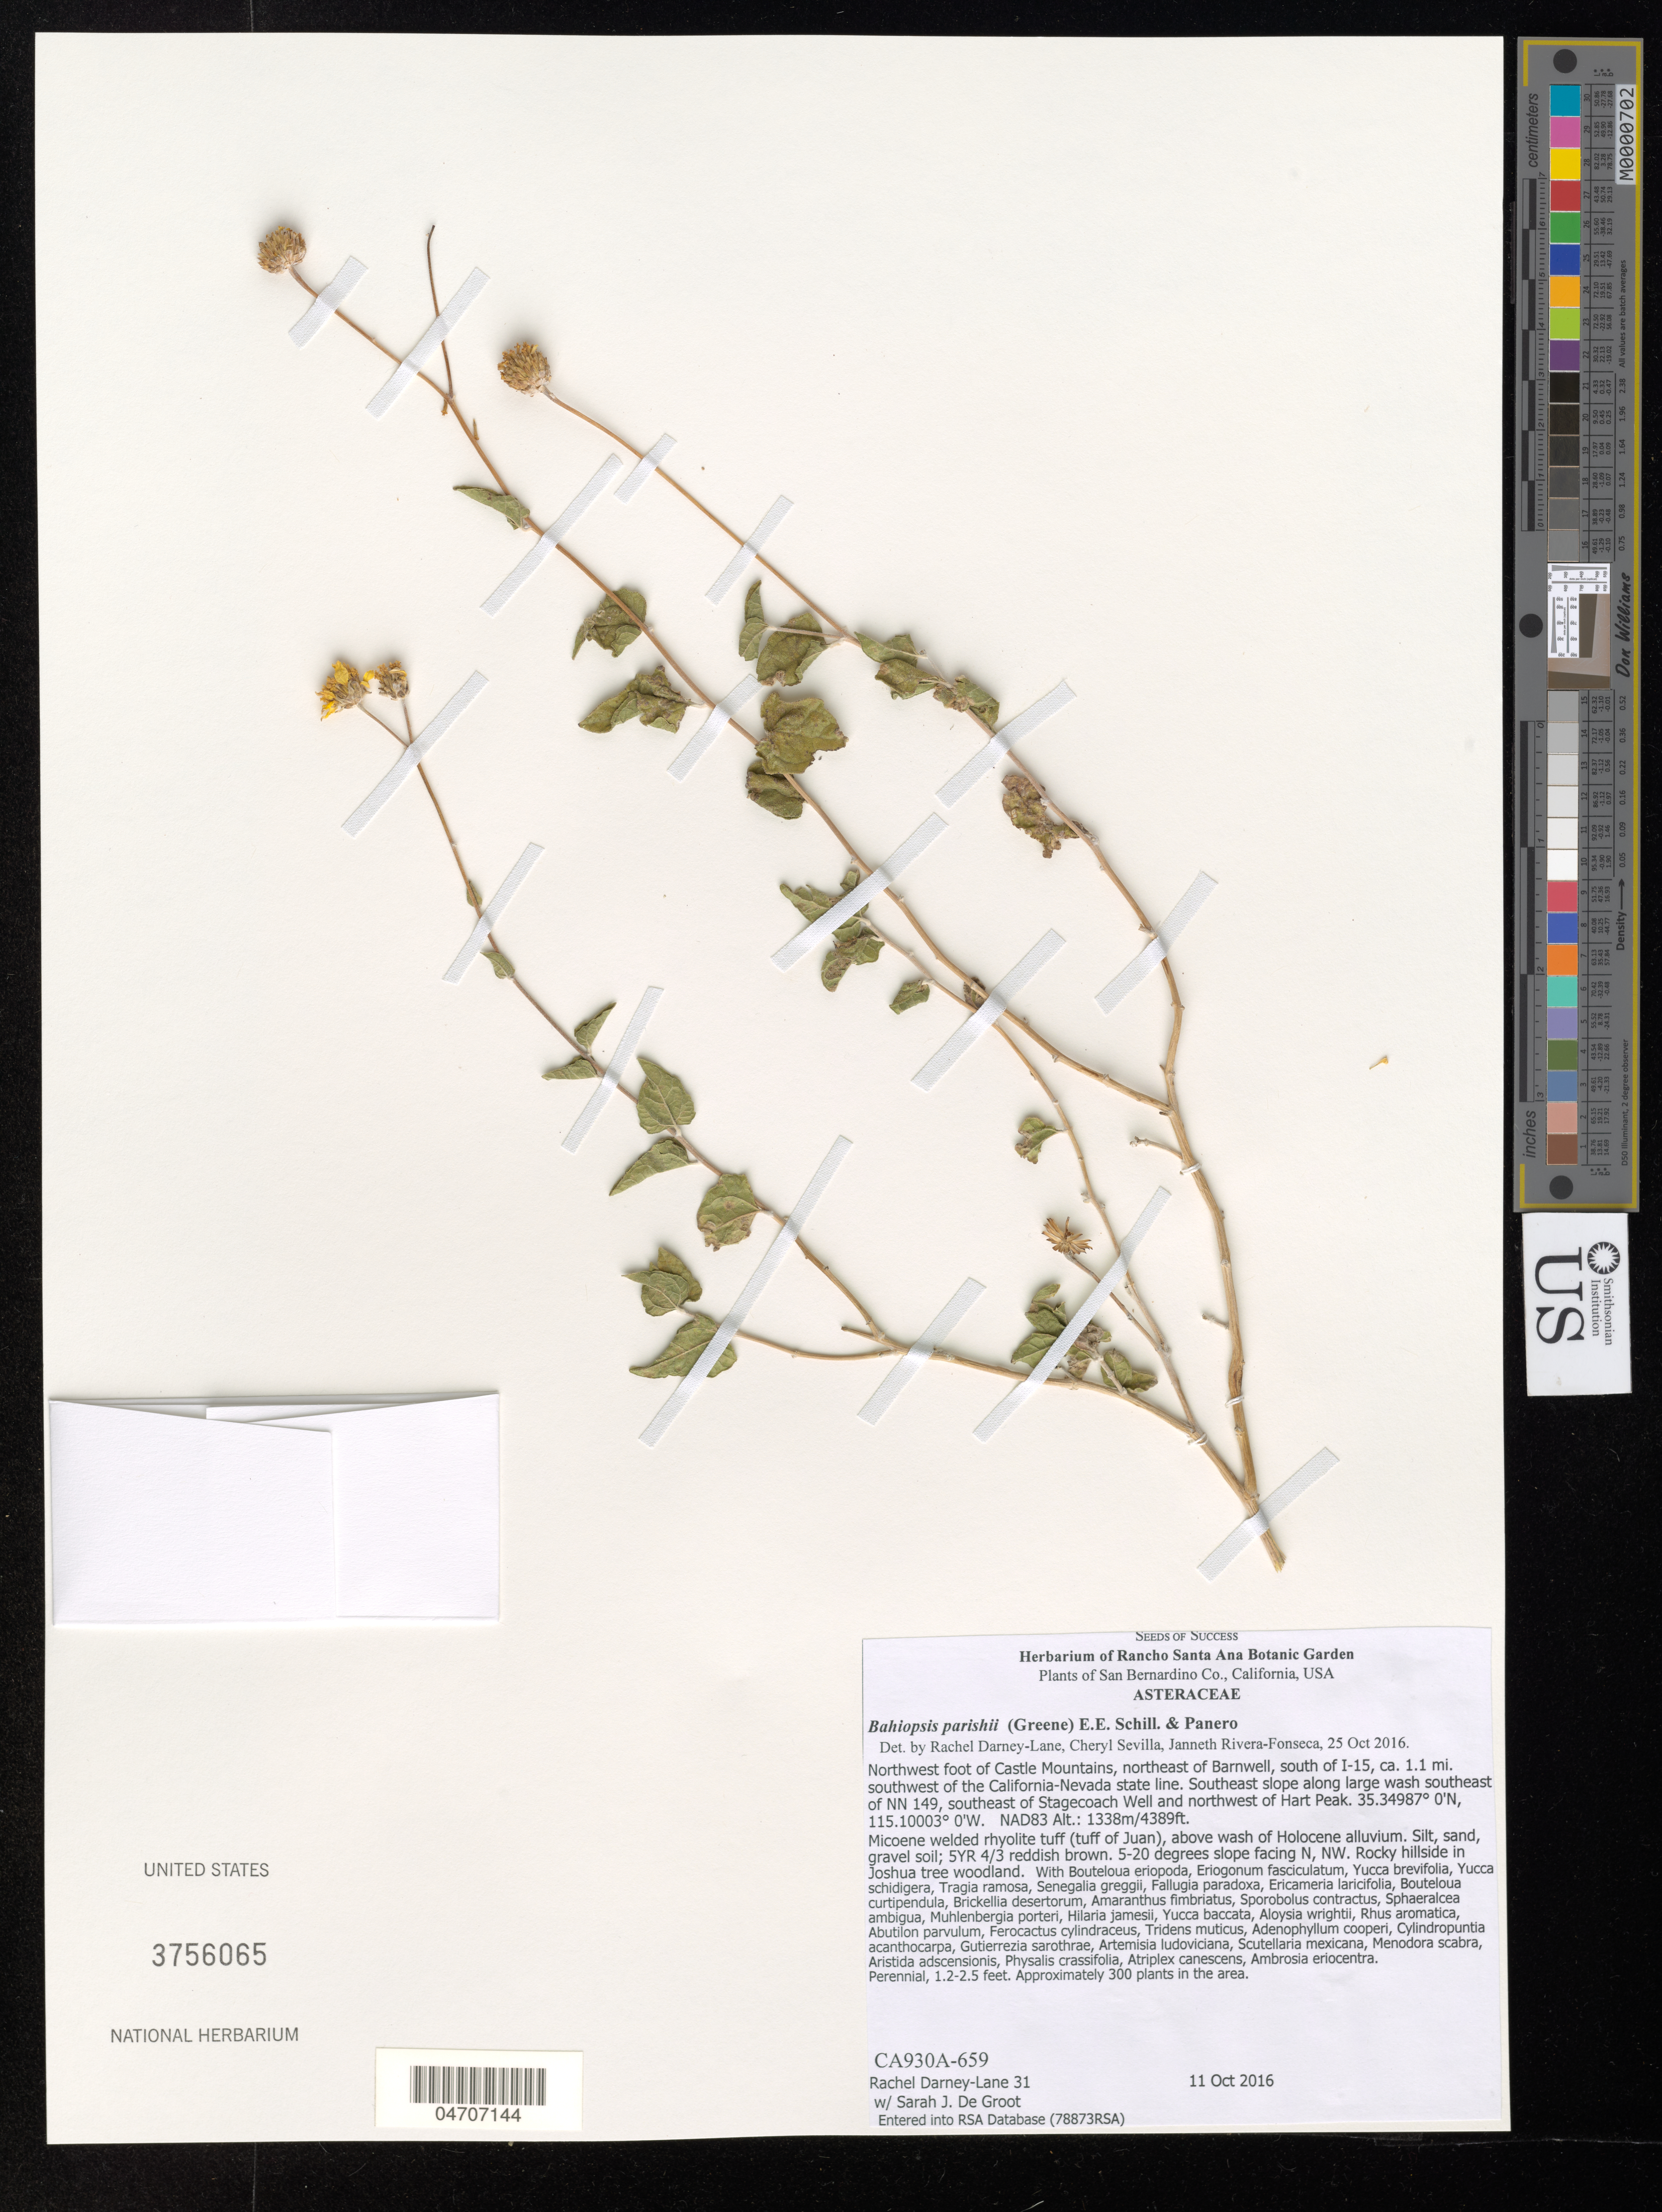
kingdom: Plantae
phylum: Tracheophyta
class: Magnoliopsida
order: Asterales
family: Asteraceae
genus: Bahiopsis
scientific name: Bahiopsis parishii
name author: (S.W. Greene) E.E. Schill. & Panero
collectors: R. Darney-Lane & S. De Groot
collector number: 31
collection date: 2016-10-11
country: United States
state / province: California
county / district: San Bernardino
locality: San Bernardino Co. Northwest foot of Castle Mountains, northeast of Barnwell, south of I-15, ca. 1.1 mi. southwest of the California-Nevada state line. Southeast slope along large wash southeast of NN 149, southeast of Stagecoach Well and northwest of Hart Peak. NAD83.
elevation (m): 1338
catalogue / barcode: US 3756065